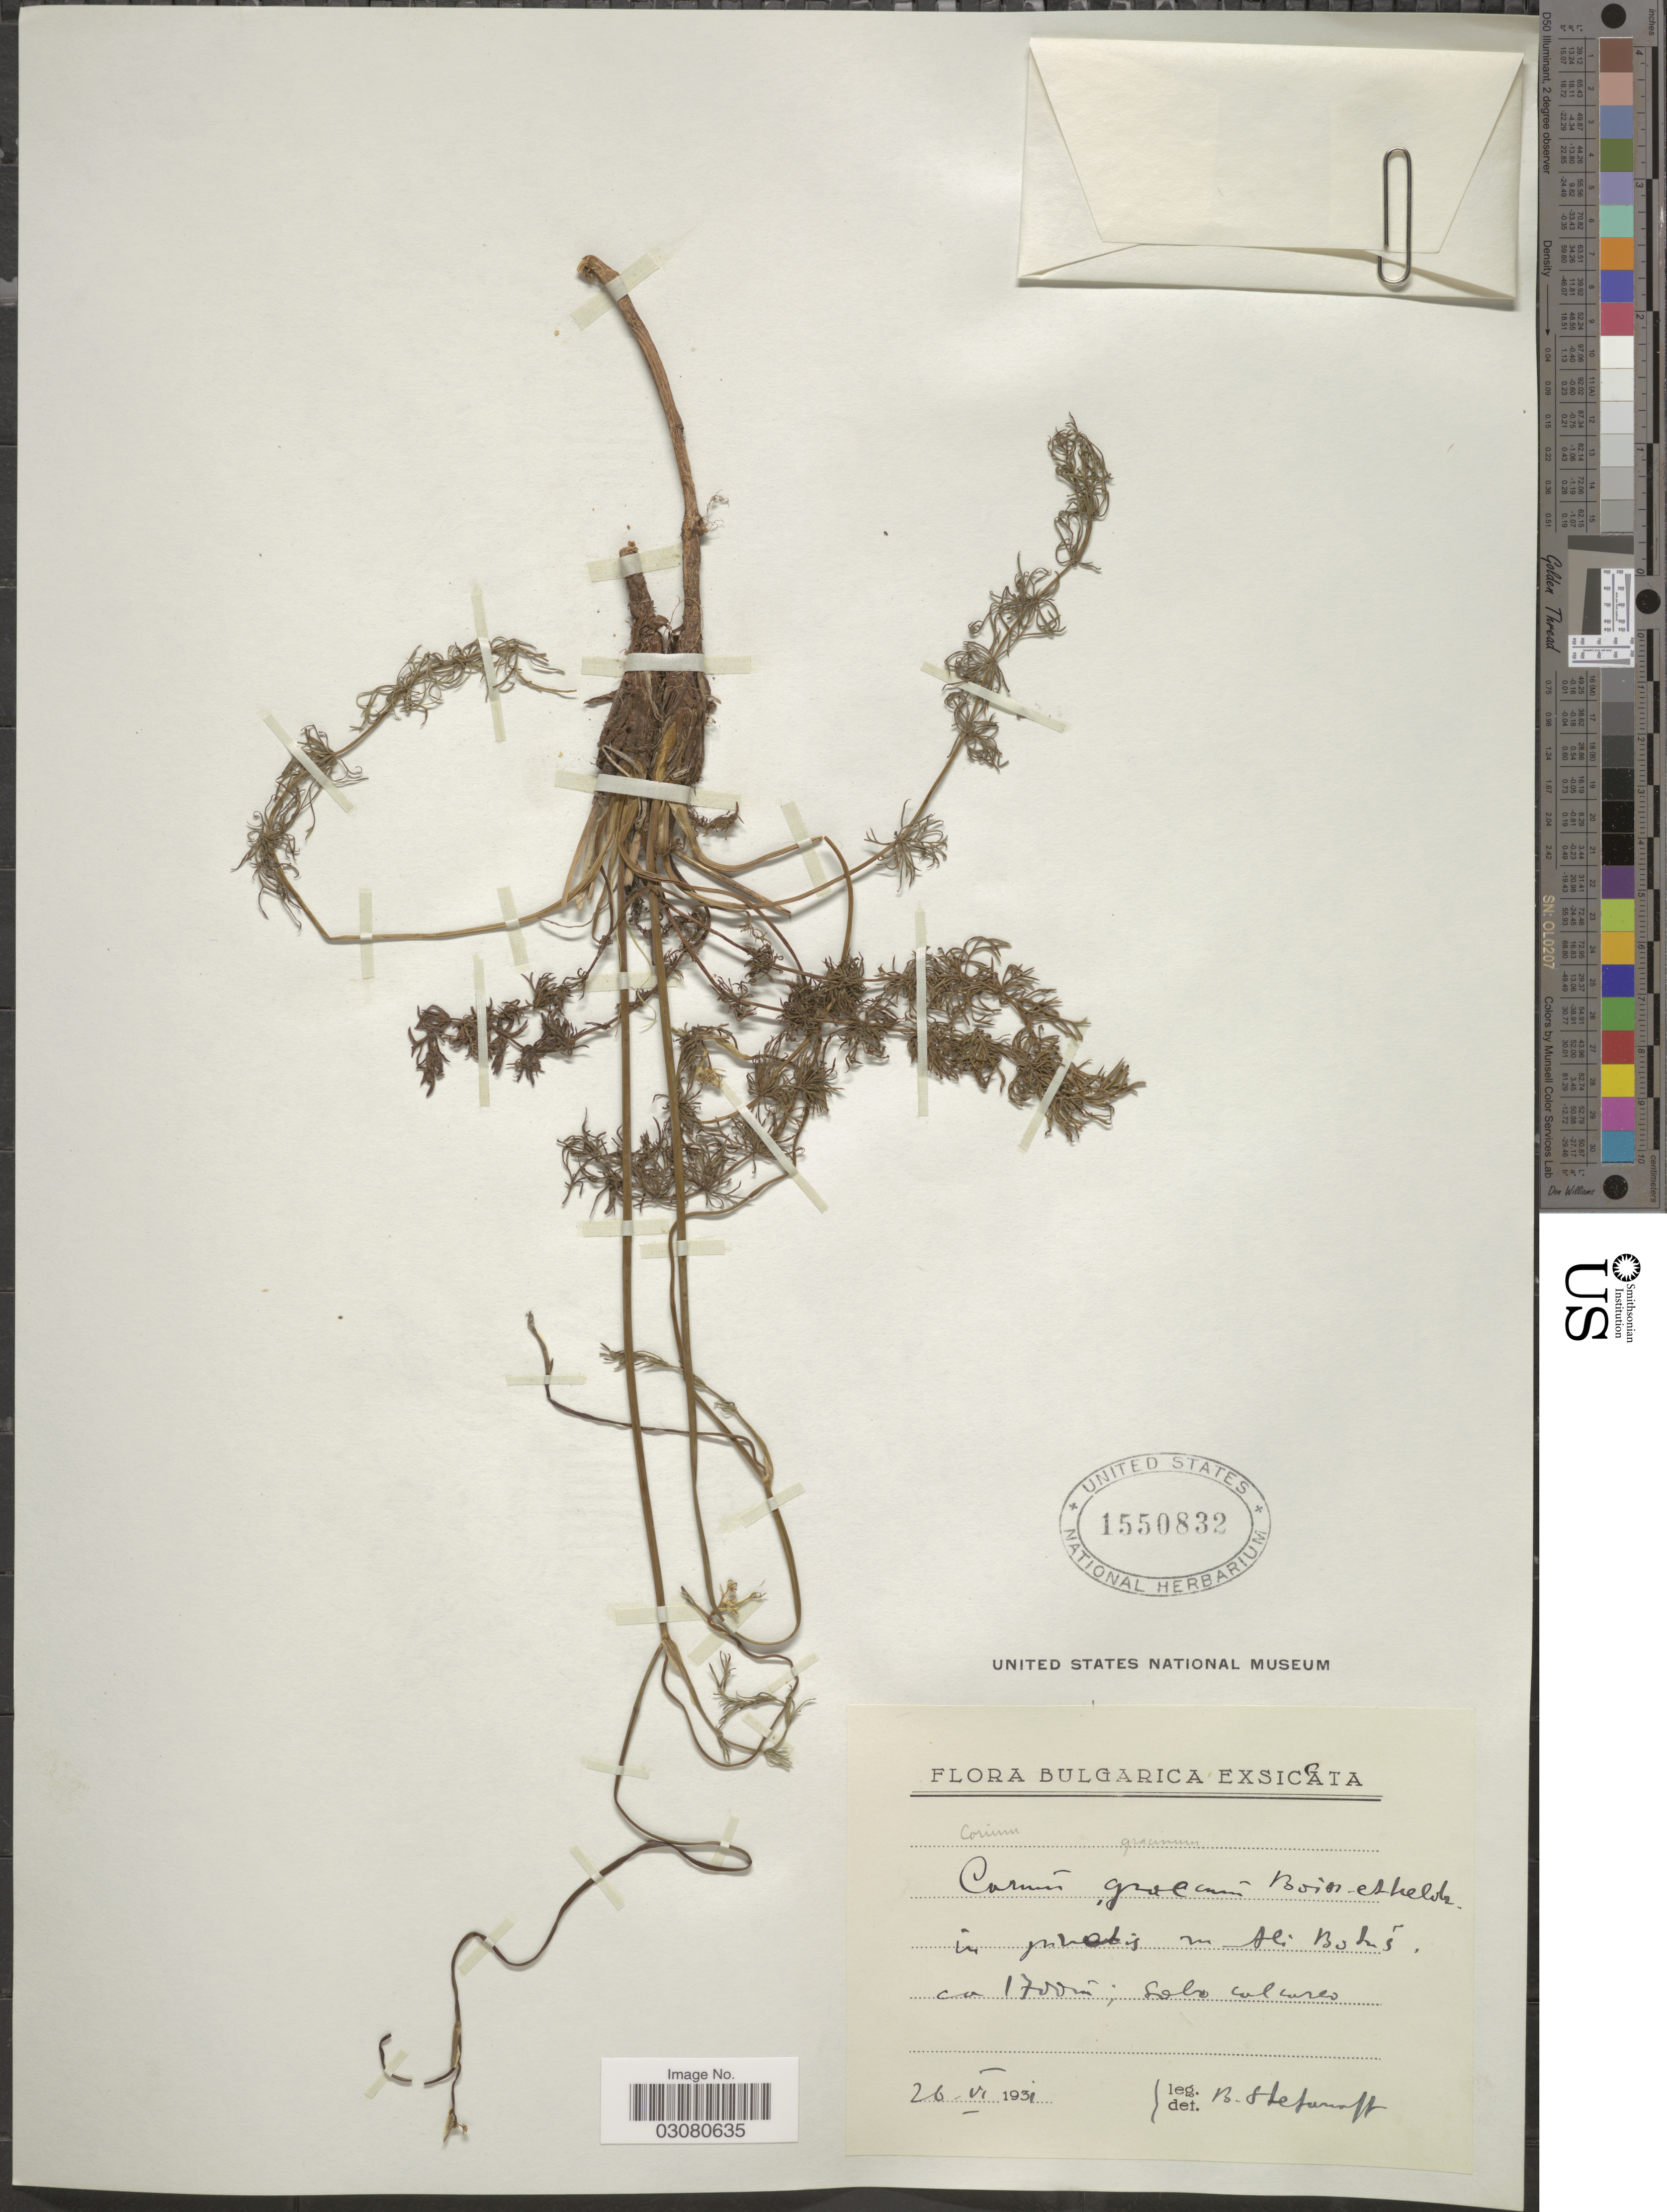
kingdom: Plantae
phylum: Tracheophyta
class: Magnoliopsida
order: Apiales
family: Apiaceae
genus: Carum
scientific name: Carum graecum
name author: Boiss. & Heldr.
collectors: B. Stefanoff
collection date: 1931-06-26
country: Bulgaria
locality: Bulgarica.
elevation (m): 1700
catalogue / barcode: US 1550832